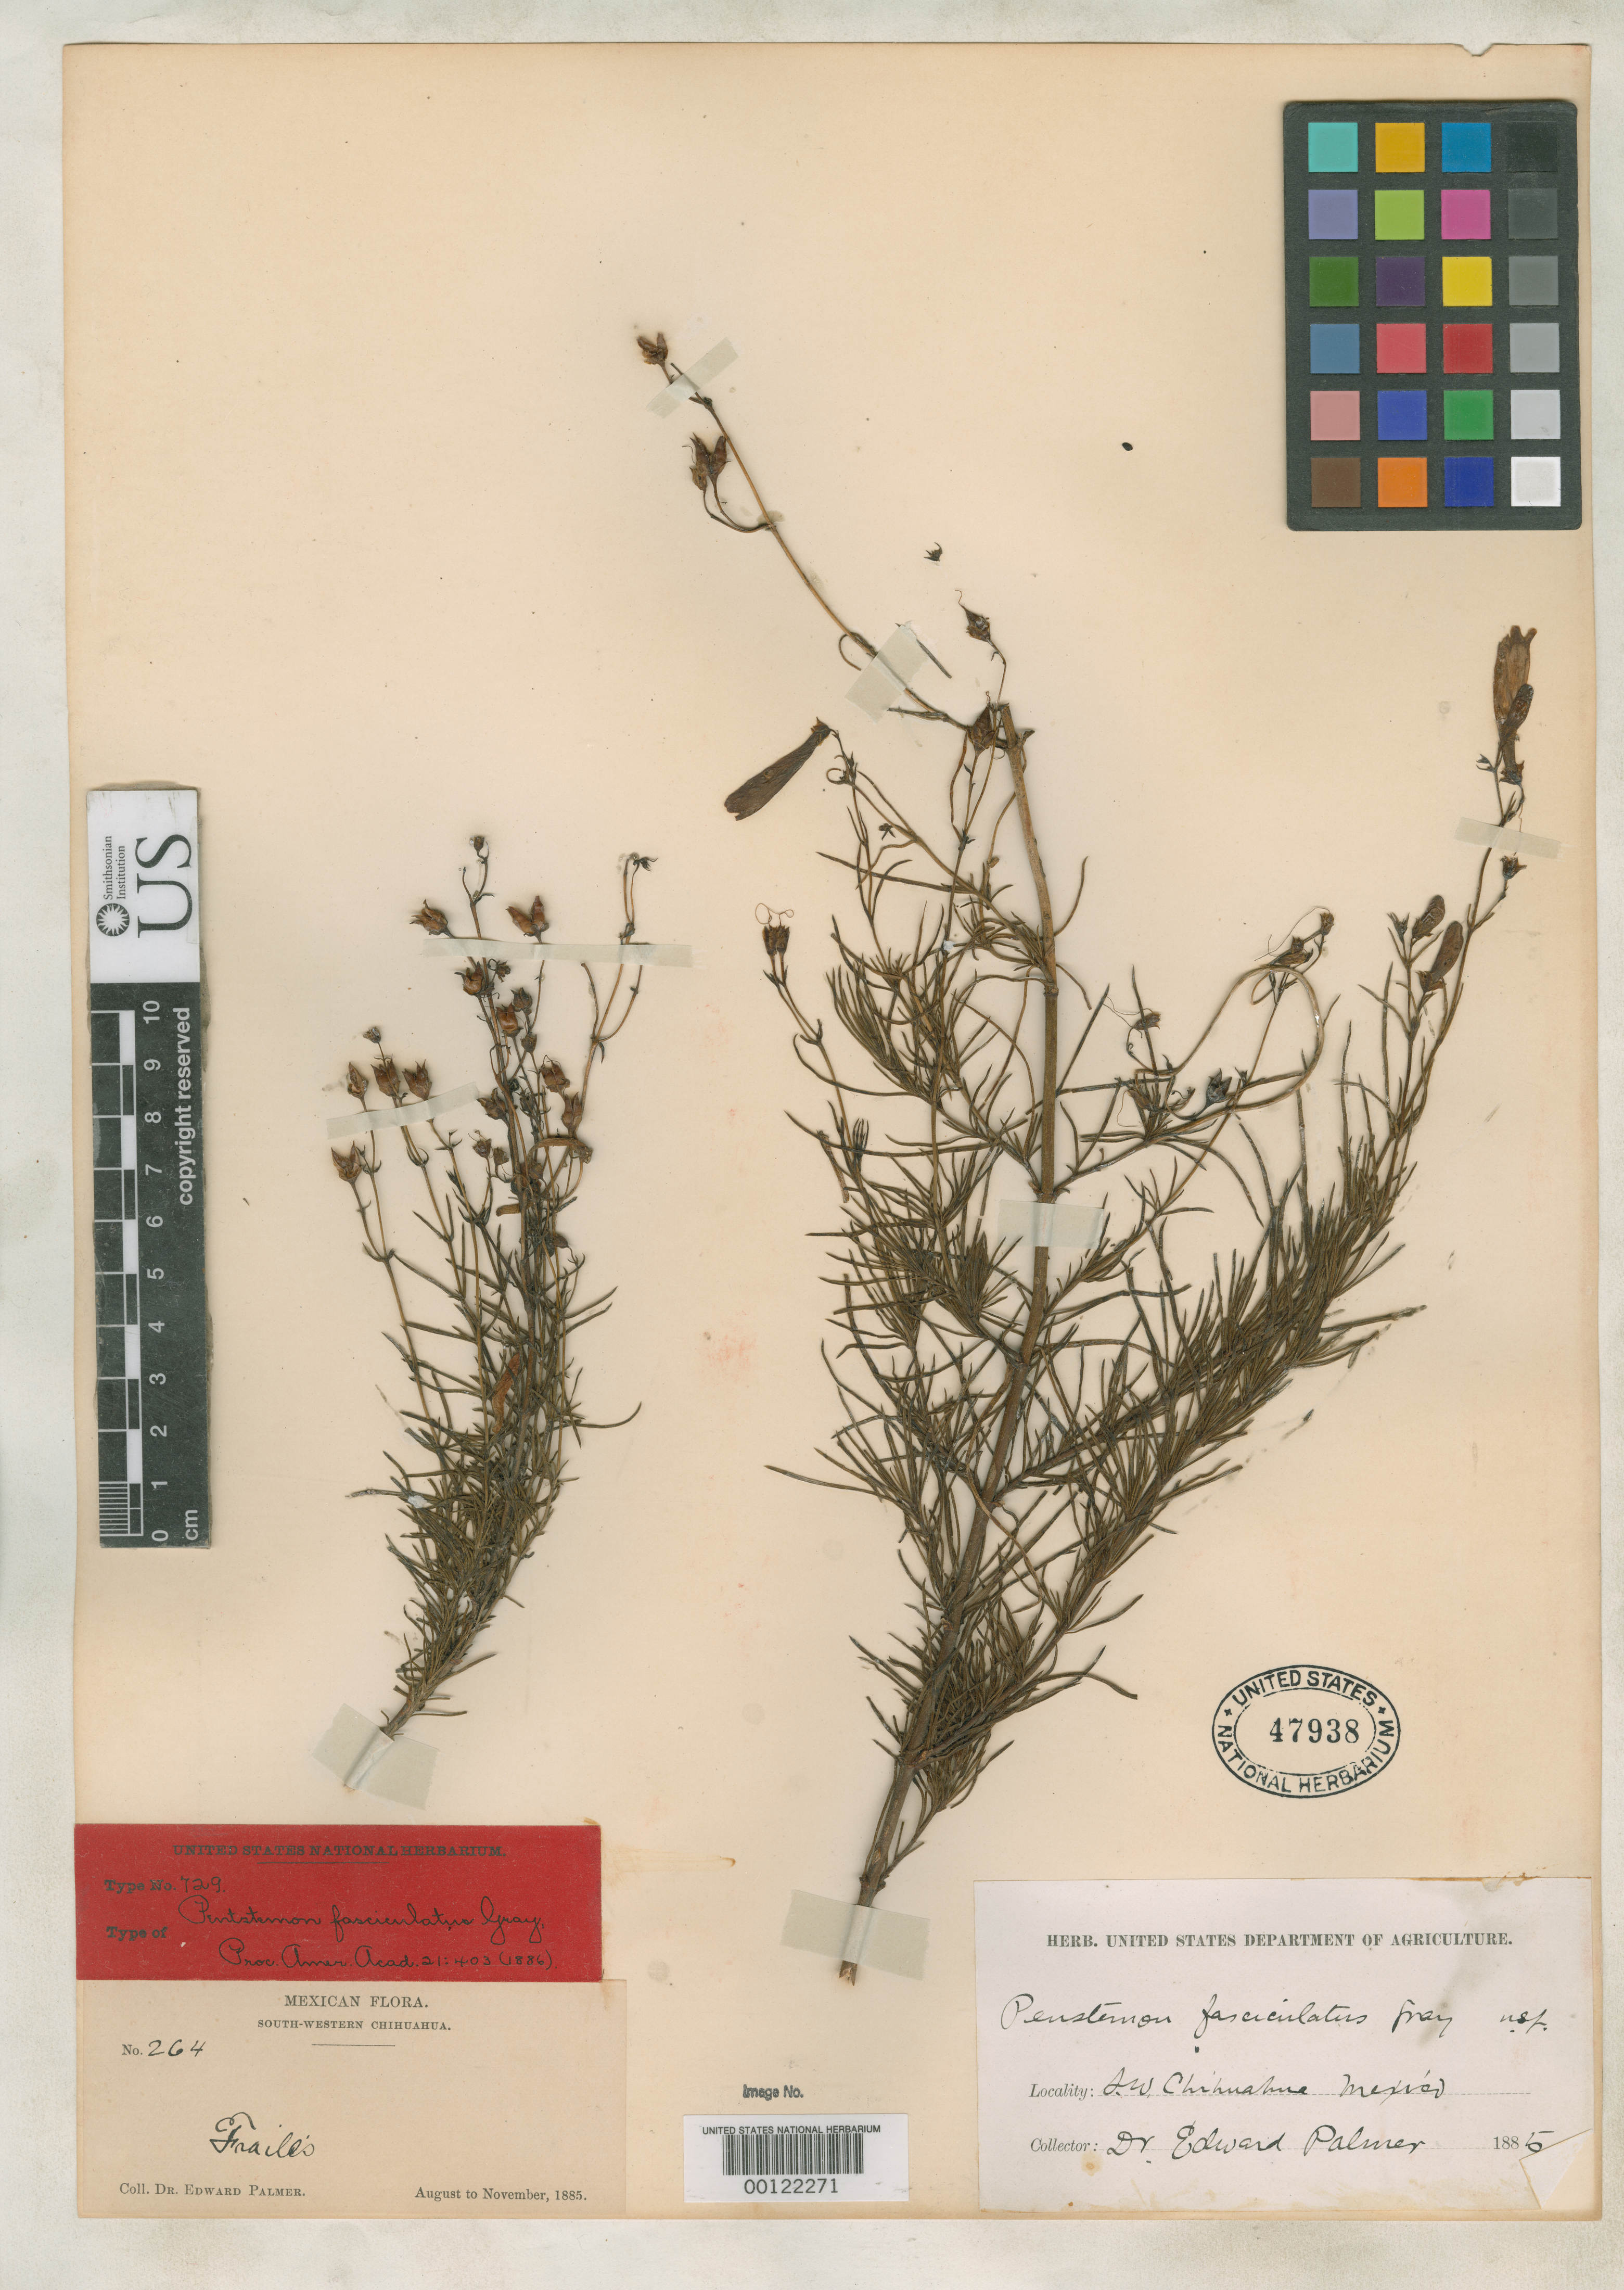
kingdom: Plantae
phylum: Tracheophyta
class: Magnoliopsida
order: Lamiales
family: Plantaginaceae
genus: Penstemon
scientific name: Penstemon fasciculatus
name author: A. Gray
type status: Isotype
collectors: E. Palmer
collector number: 264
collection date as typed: August to November, 1885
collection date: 1885-08/1885-11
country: Mexico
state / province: Chihuahua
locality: South-western Chihuahua.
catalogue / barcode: US 47938